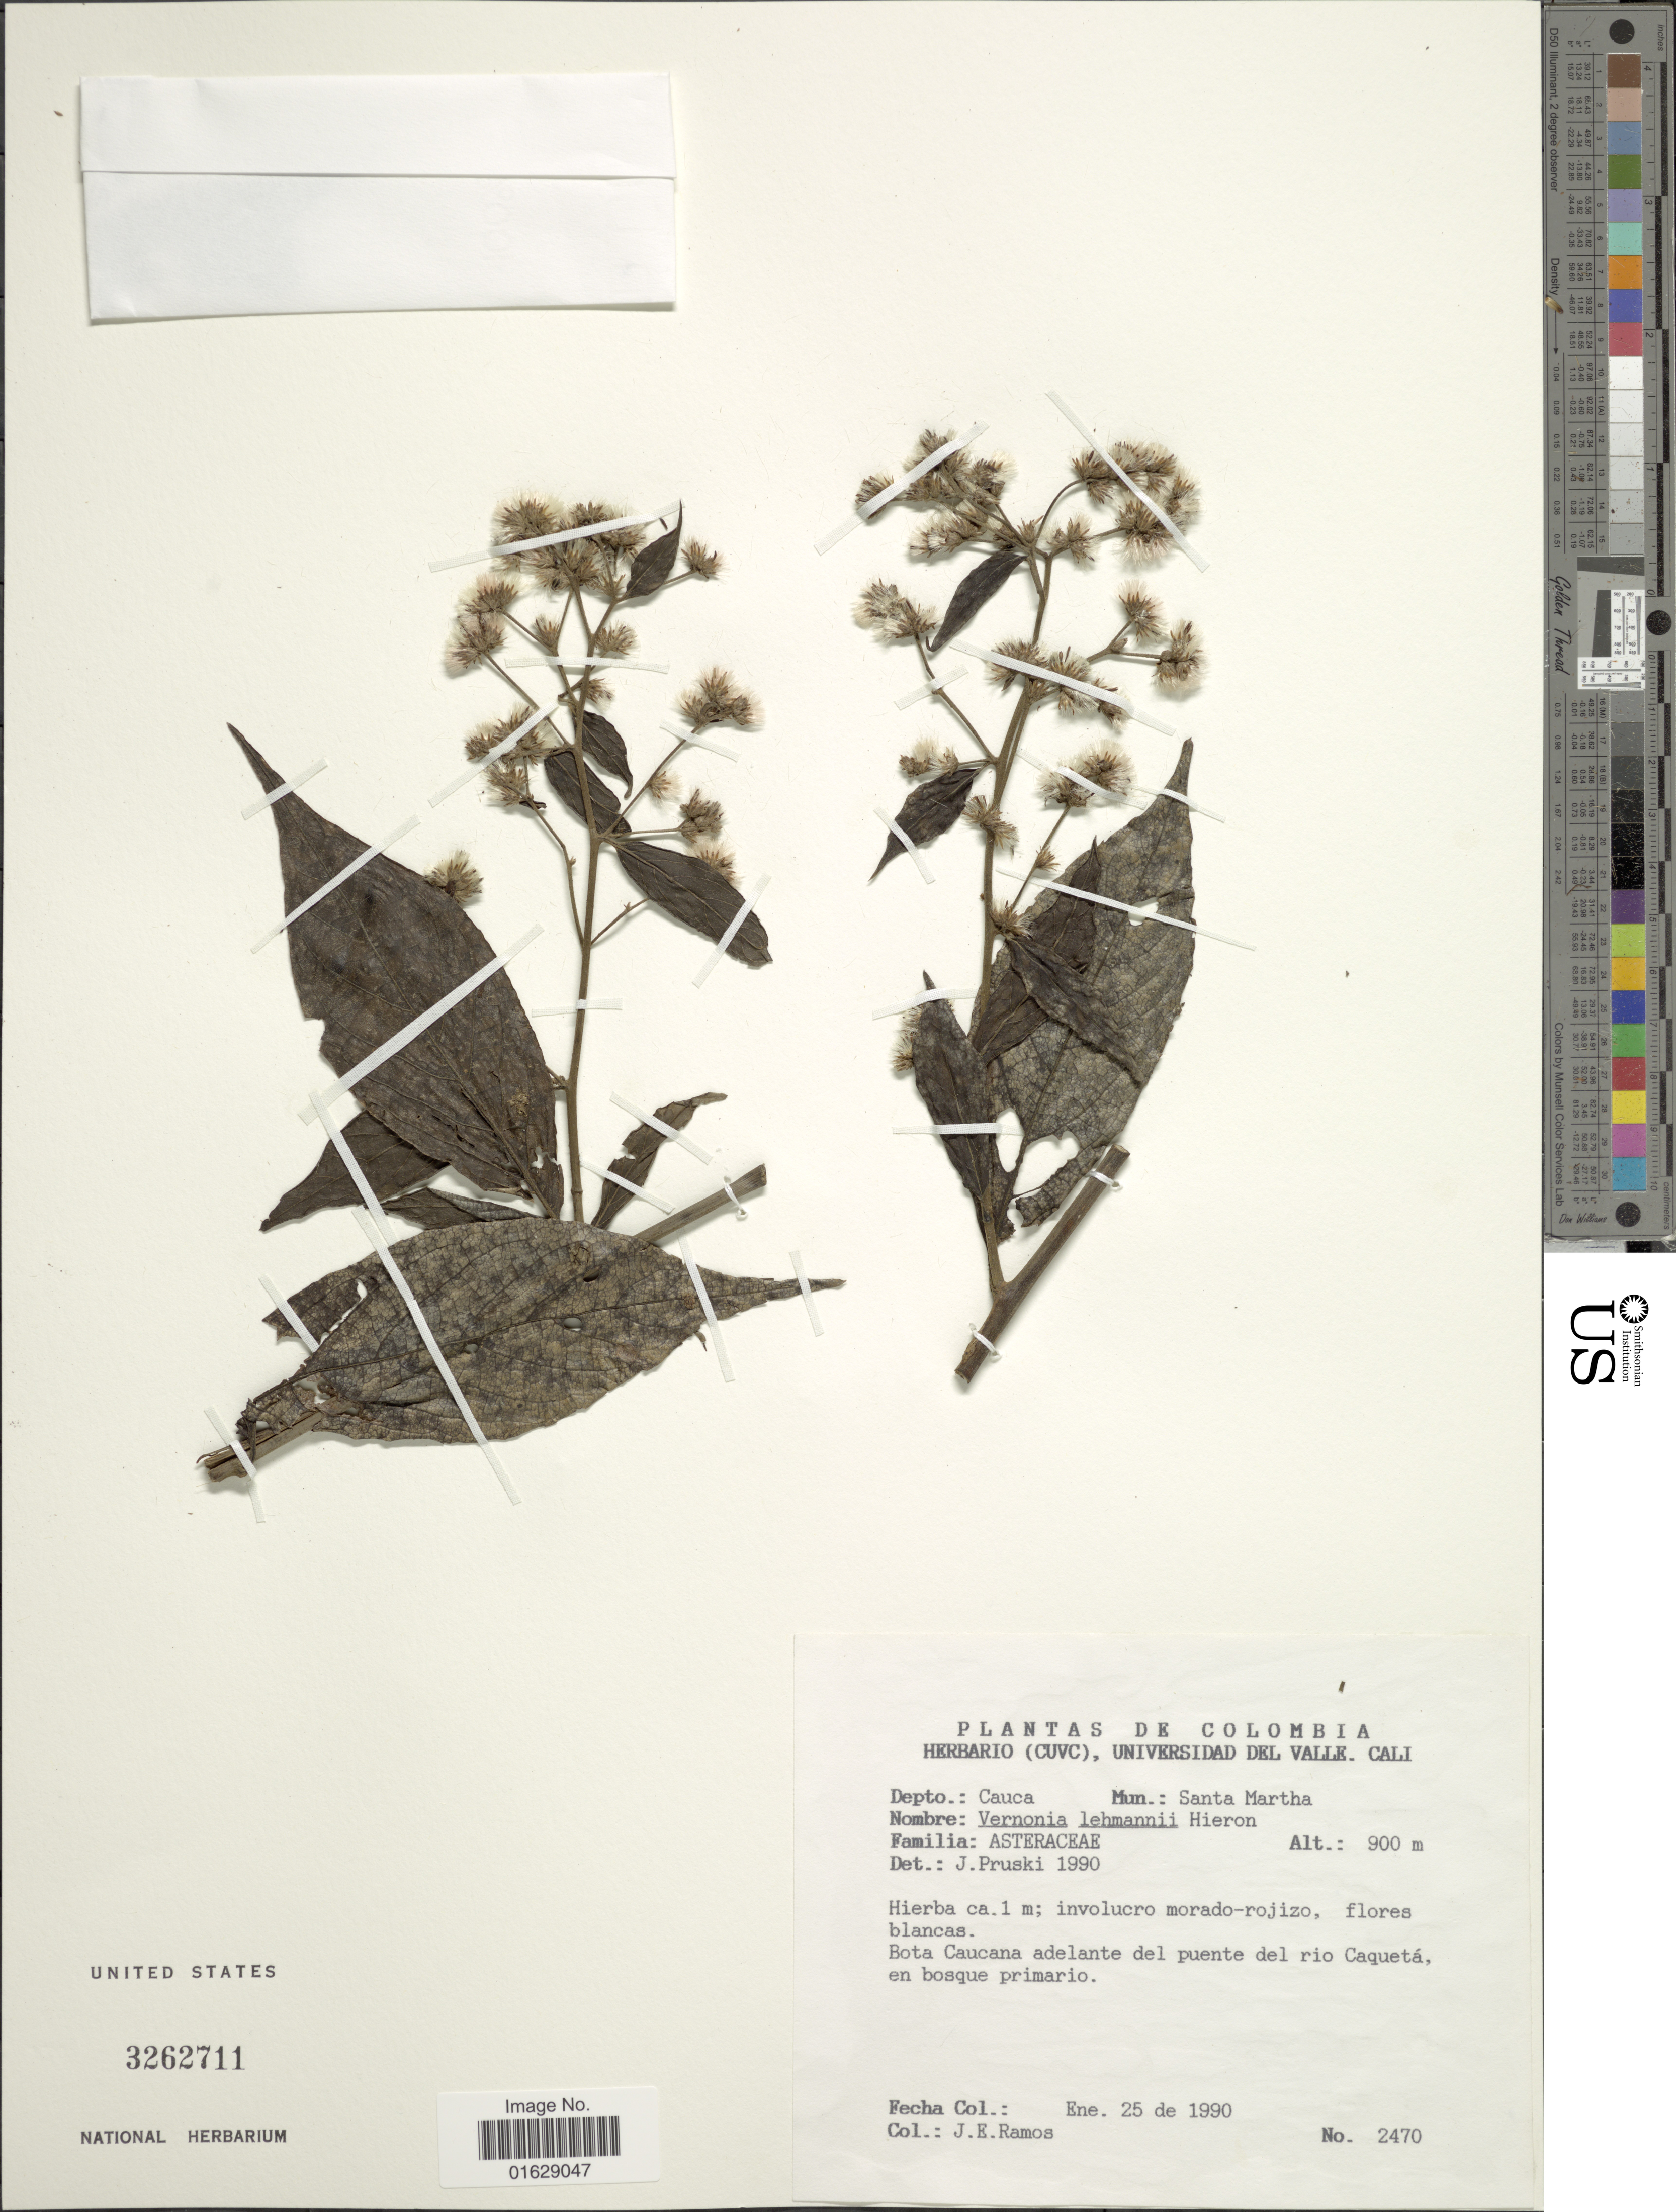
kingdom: Plantae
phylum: Tracheophyta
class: Magnoliopsida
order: Asterales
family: Asteraceae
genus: Lepidaploa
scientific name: Lepidaploa lehmannii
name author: (Hieron.) H. Rob.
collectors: J. E. Ramos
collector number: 2470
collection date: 1990-01-25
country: Colombia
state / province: Cauca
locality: Mun.: Santa Martha. Bota Caucana adelante del puente del rio Caqueta.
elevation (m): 900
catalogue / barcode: US 3262711